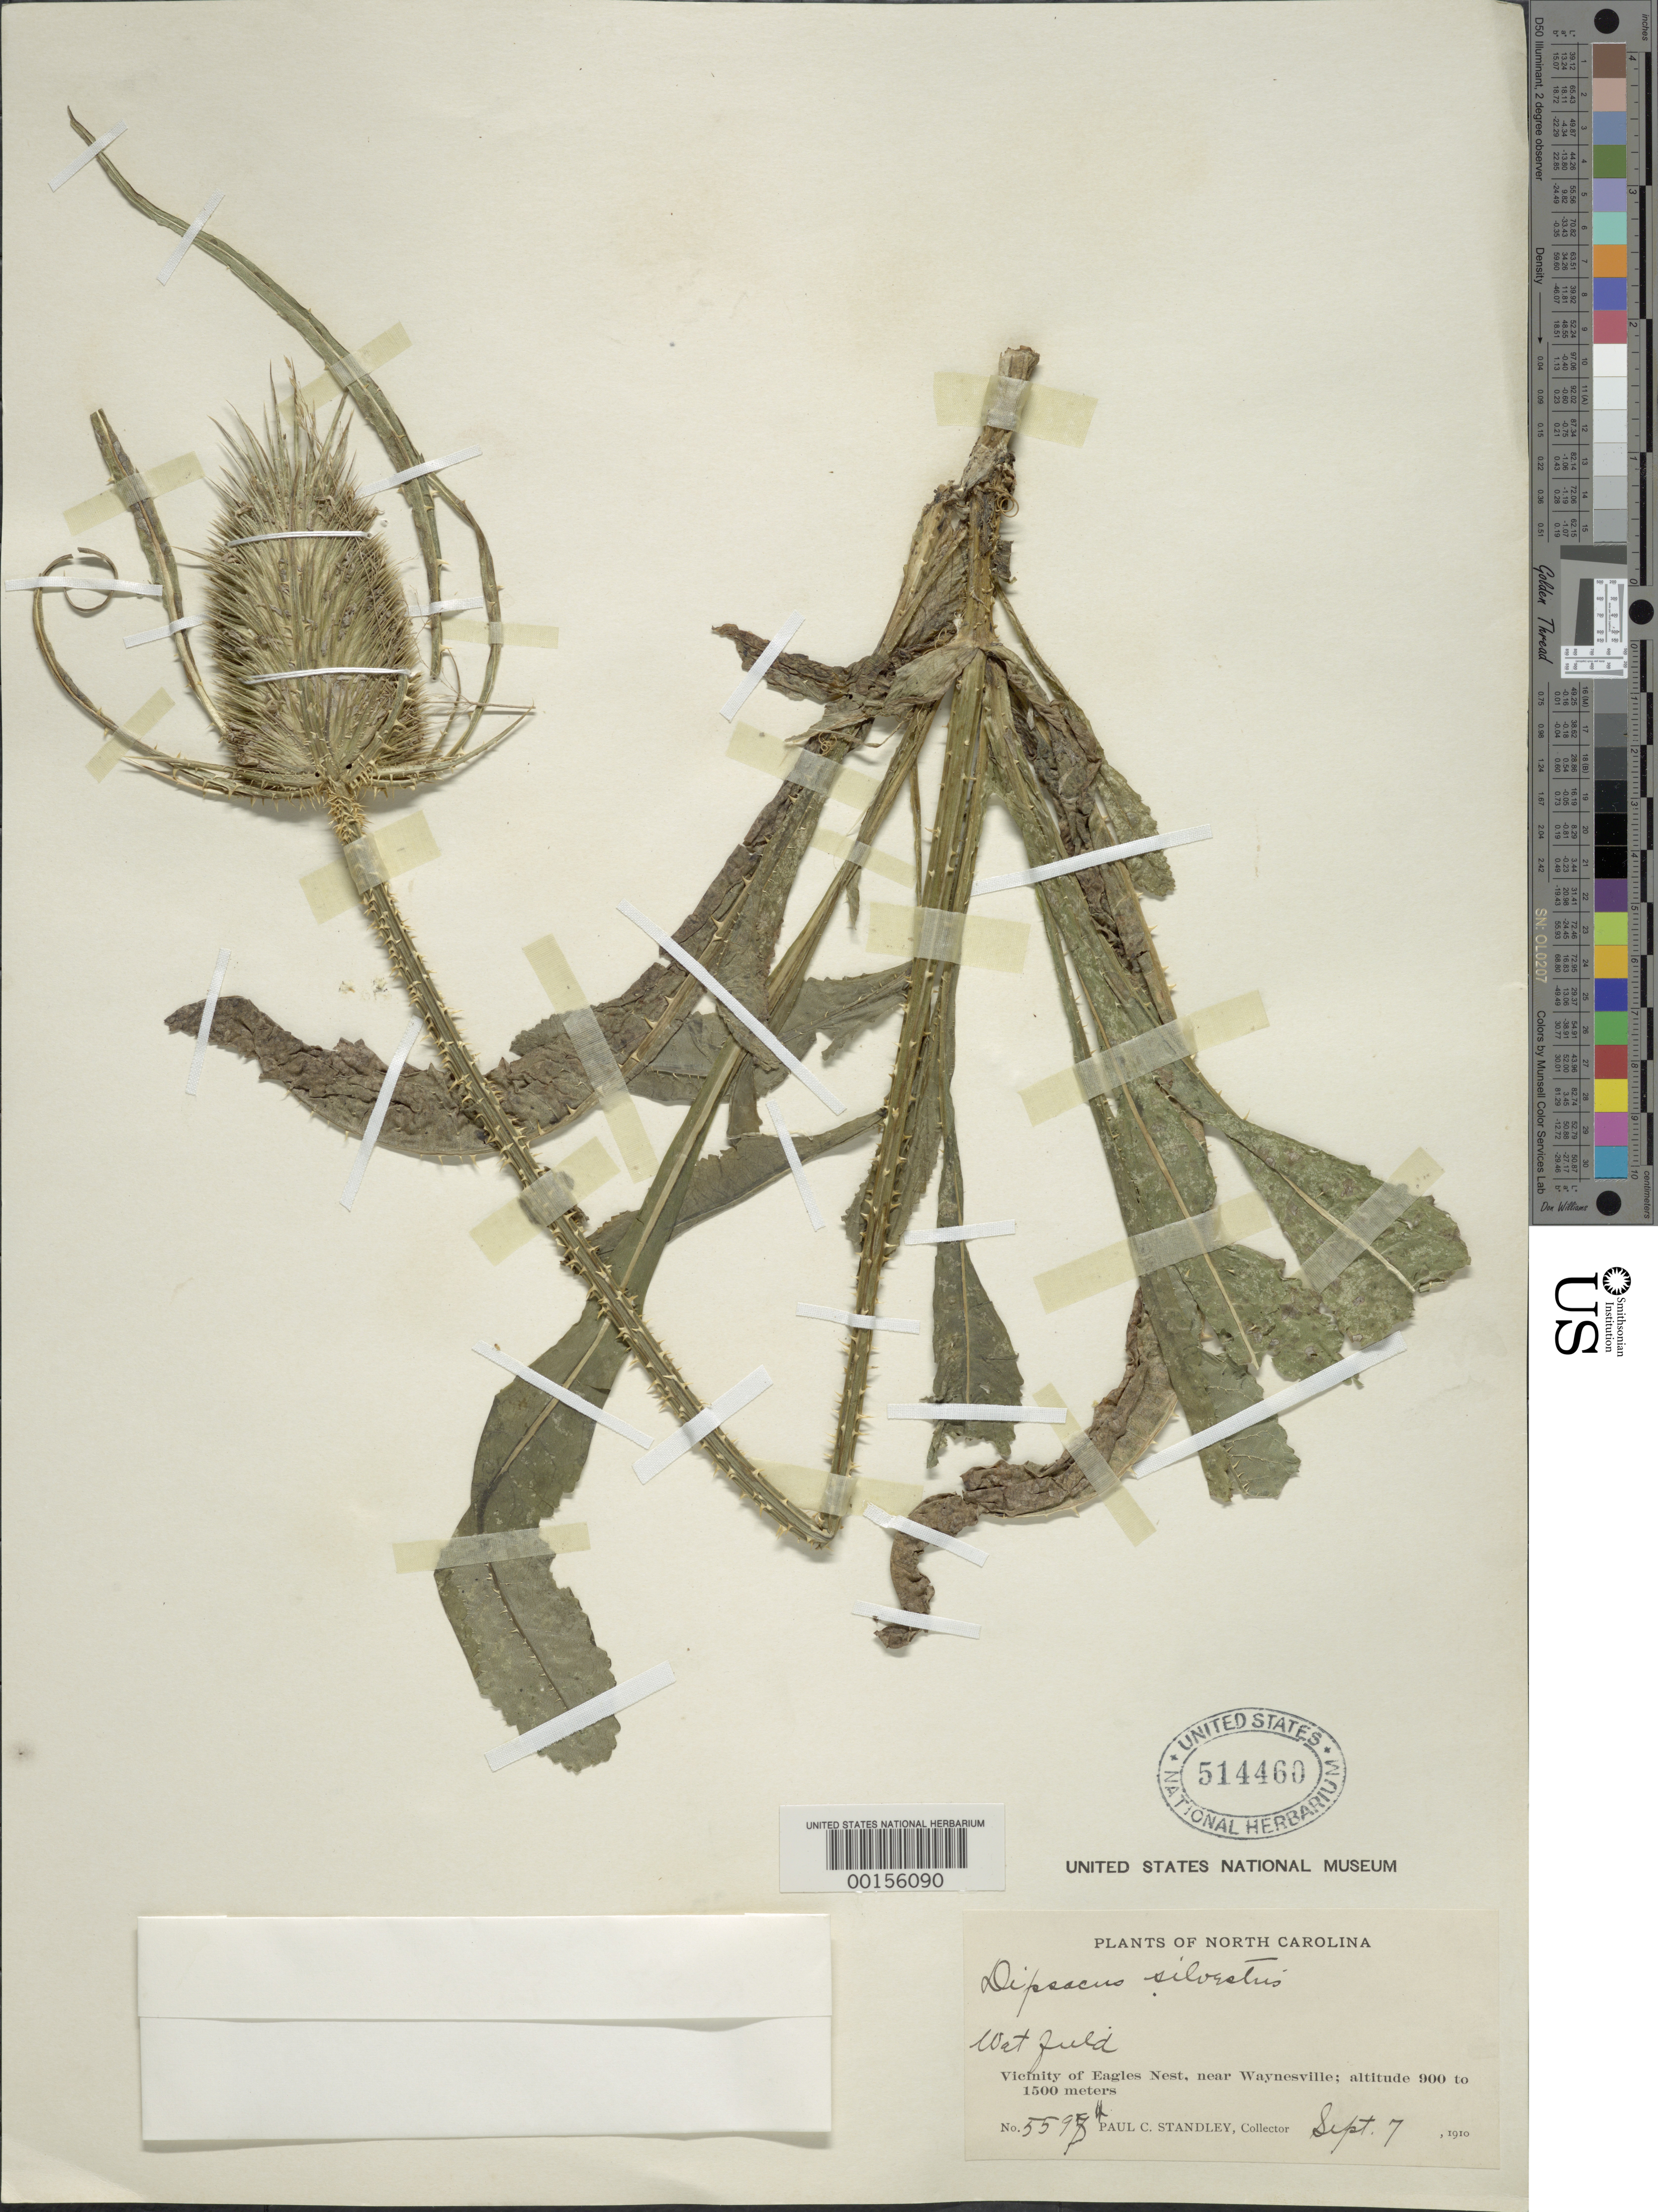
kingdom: Plantae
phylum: Tracheophyta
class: Magnoliopsida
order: Dipsacales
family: Caprifoliaceae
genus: Dipsacus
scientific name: Dipsacus sylvestris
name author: Huds.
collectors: P. C. Standley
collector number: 5594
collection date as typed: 07 Sep 1910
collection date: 1910-09-07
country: United States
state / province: North Carolina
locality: Eagles Nest, near Waynesville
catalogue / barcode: US 514460